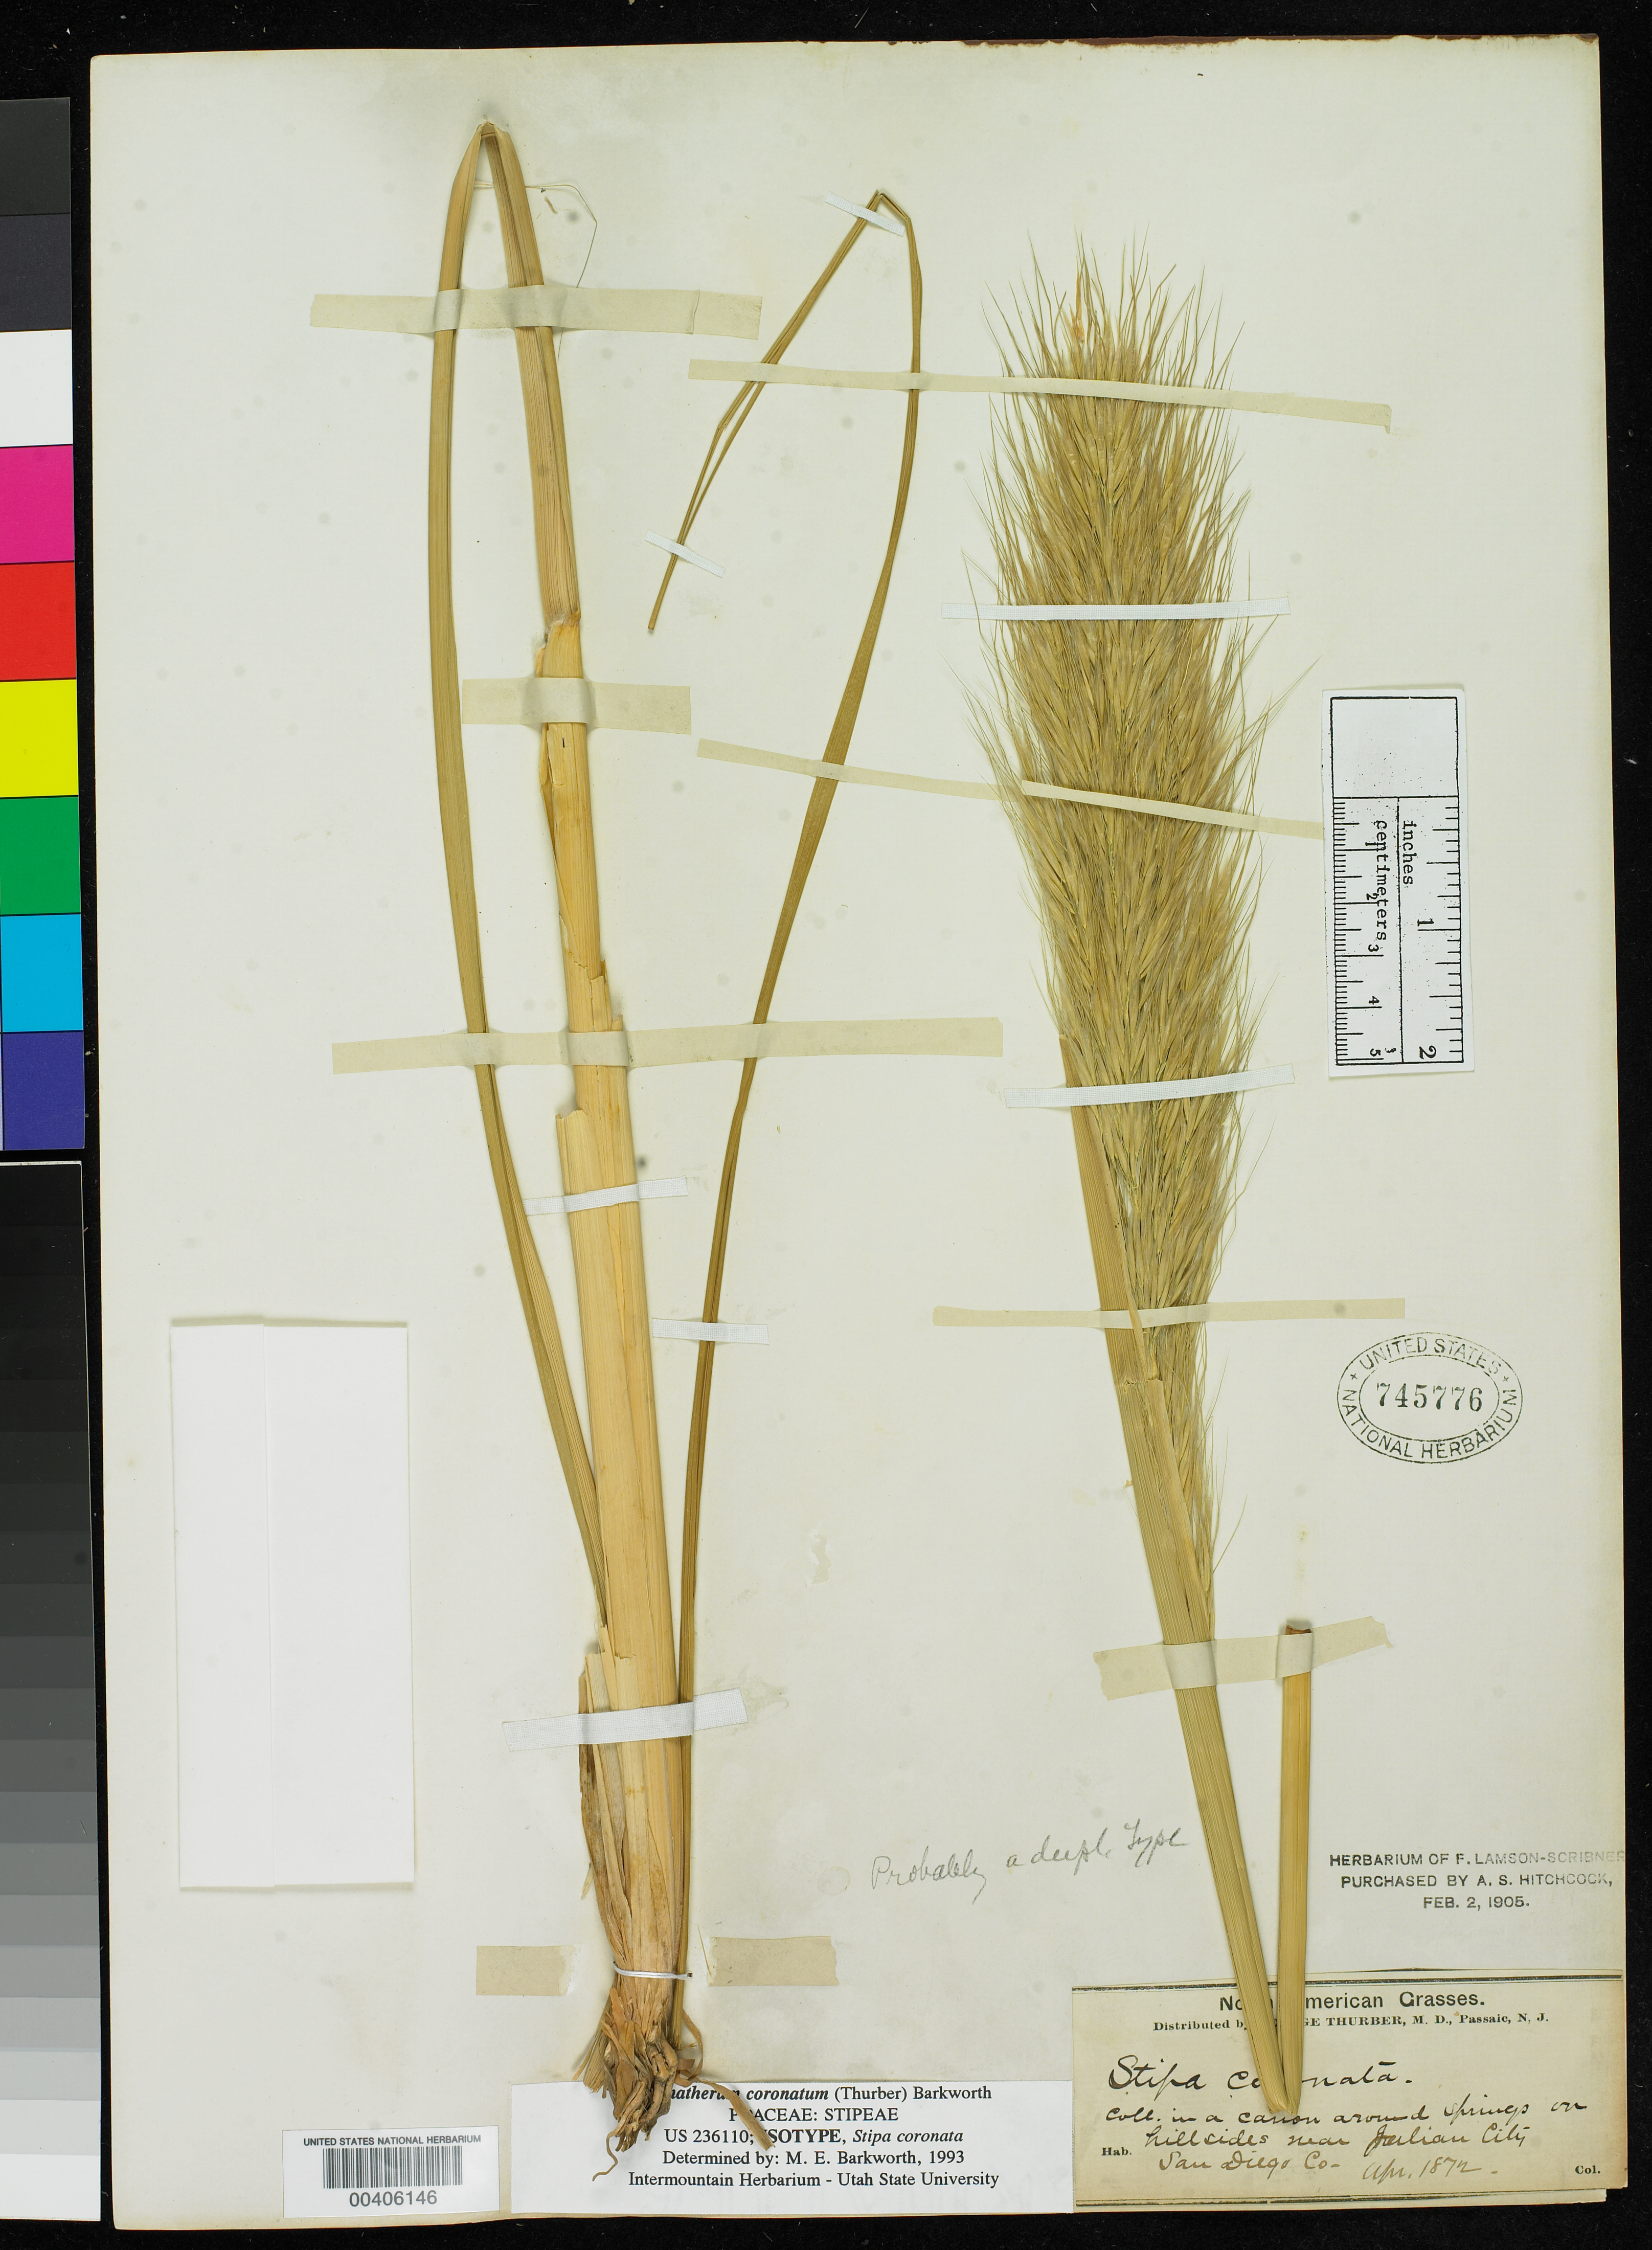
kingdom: Plantae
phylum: Tracheophyta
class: Liliopsida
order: Poales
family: Poaceae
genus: Stipa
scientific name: Stipa coronata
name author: Thurb. in S. Watson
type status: Isotype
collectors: H. Bolander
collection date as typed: Apr 1872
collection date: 1872-04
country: United States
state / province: California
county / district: San Diego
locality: Julian City.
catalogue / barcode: US 745776